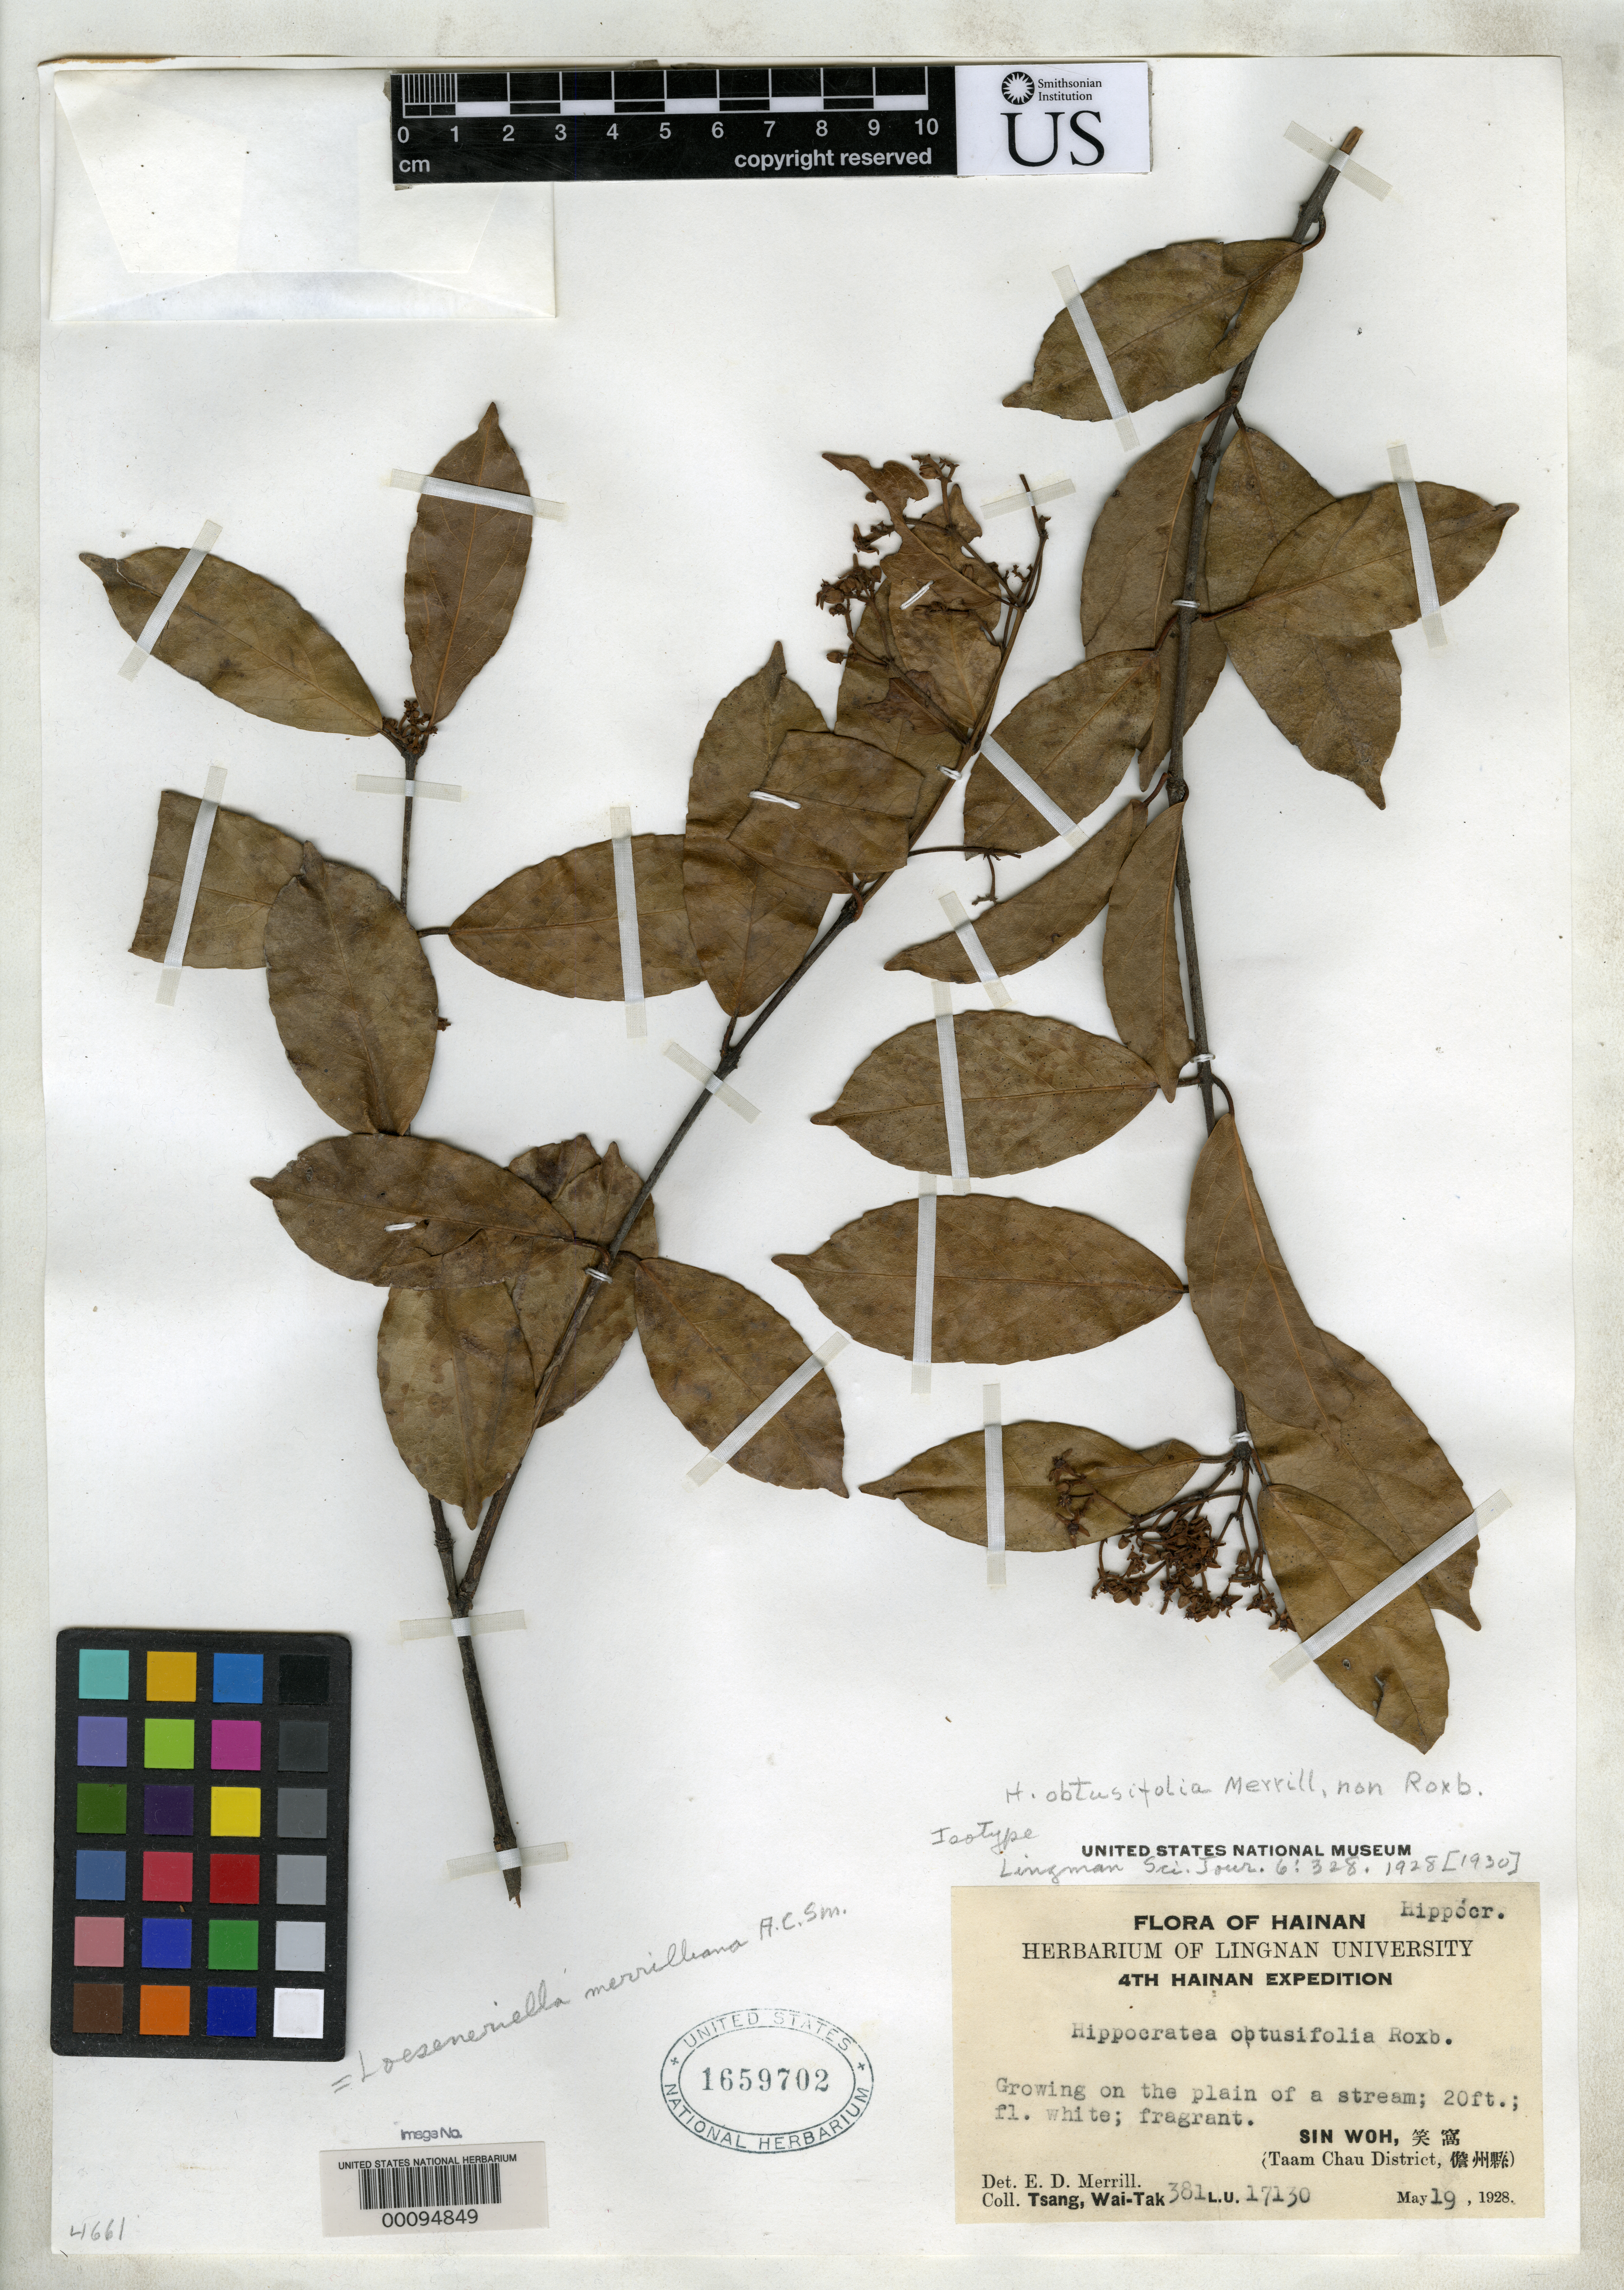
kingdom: Plantae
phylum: Tracheophyta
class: Magnoliopsida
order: Celastrales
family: Celastraceae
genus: Hippocratea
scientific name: Hippocratea obtusifolia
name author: Merr.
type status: Isotype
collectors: W. T. Tsang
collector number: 381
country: China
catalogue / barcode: US 1659702